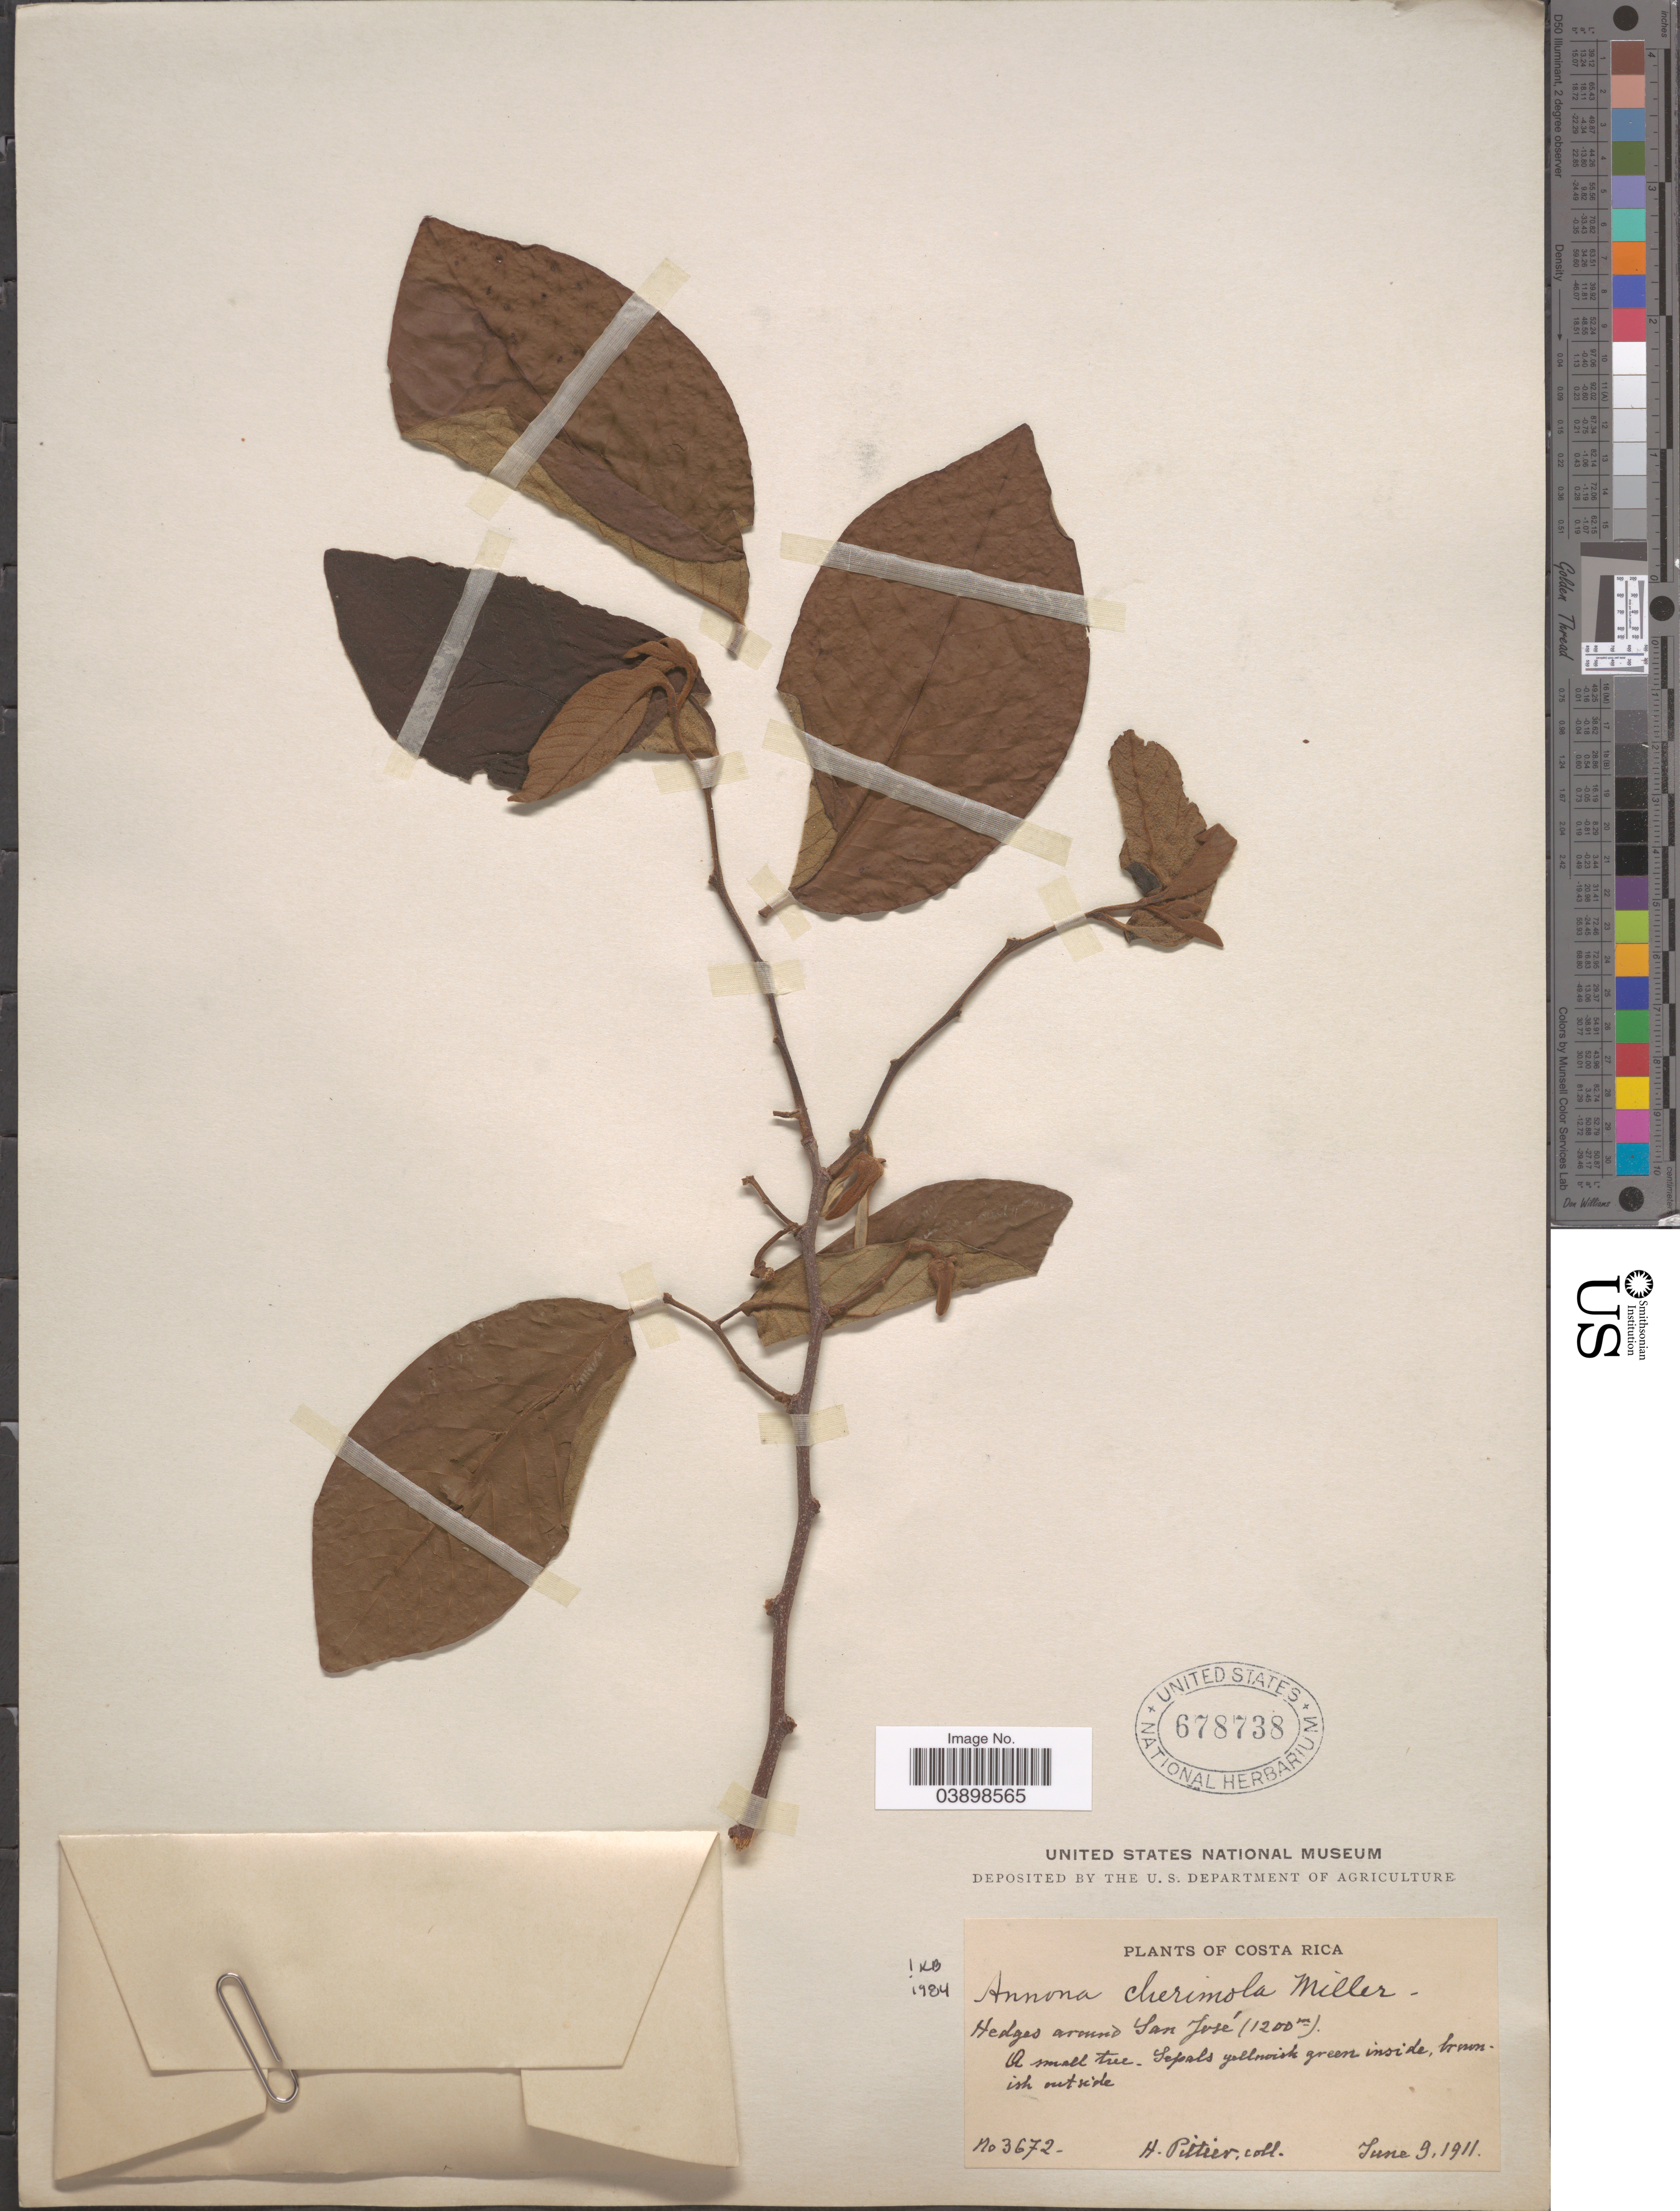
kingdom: Plantae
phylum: Tracheophyta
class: Magnoliopsida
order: Magnoliales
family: Annonaceae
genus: Annona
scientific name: Annona cherimola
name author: Mill.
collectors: H. F. Pittier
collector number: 3672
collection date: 1911-06-09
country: Costa Rica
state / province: San José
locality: Hedges around San José.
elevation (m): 1200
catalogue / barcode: US 678738